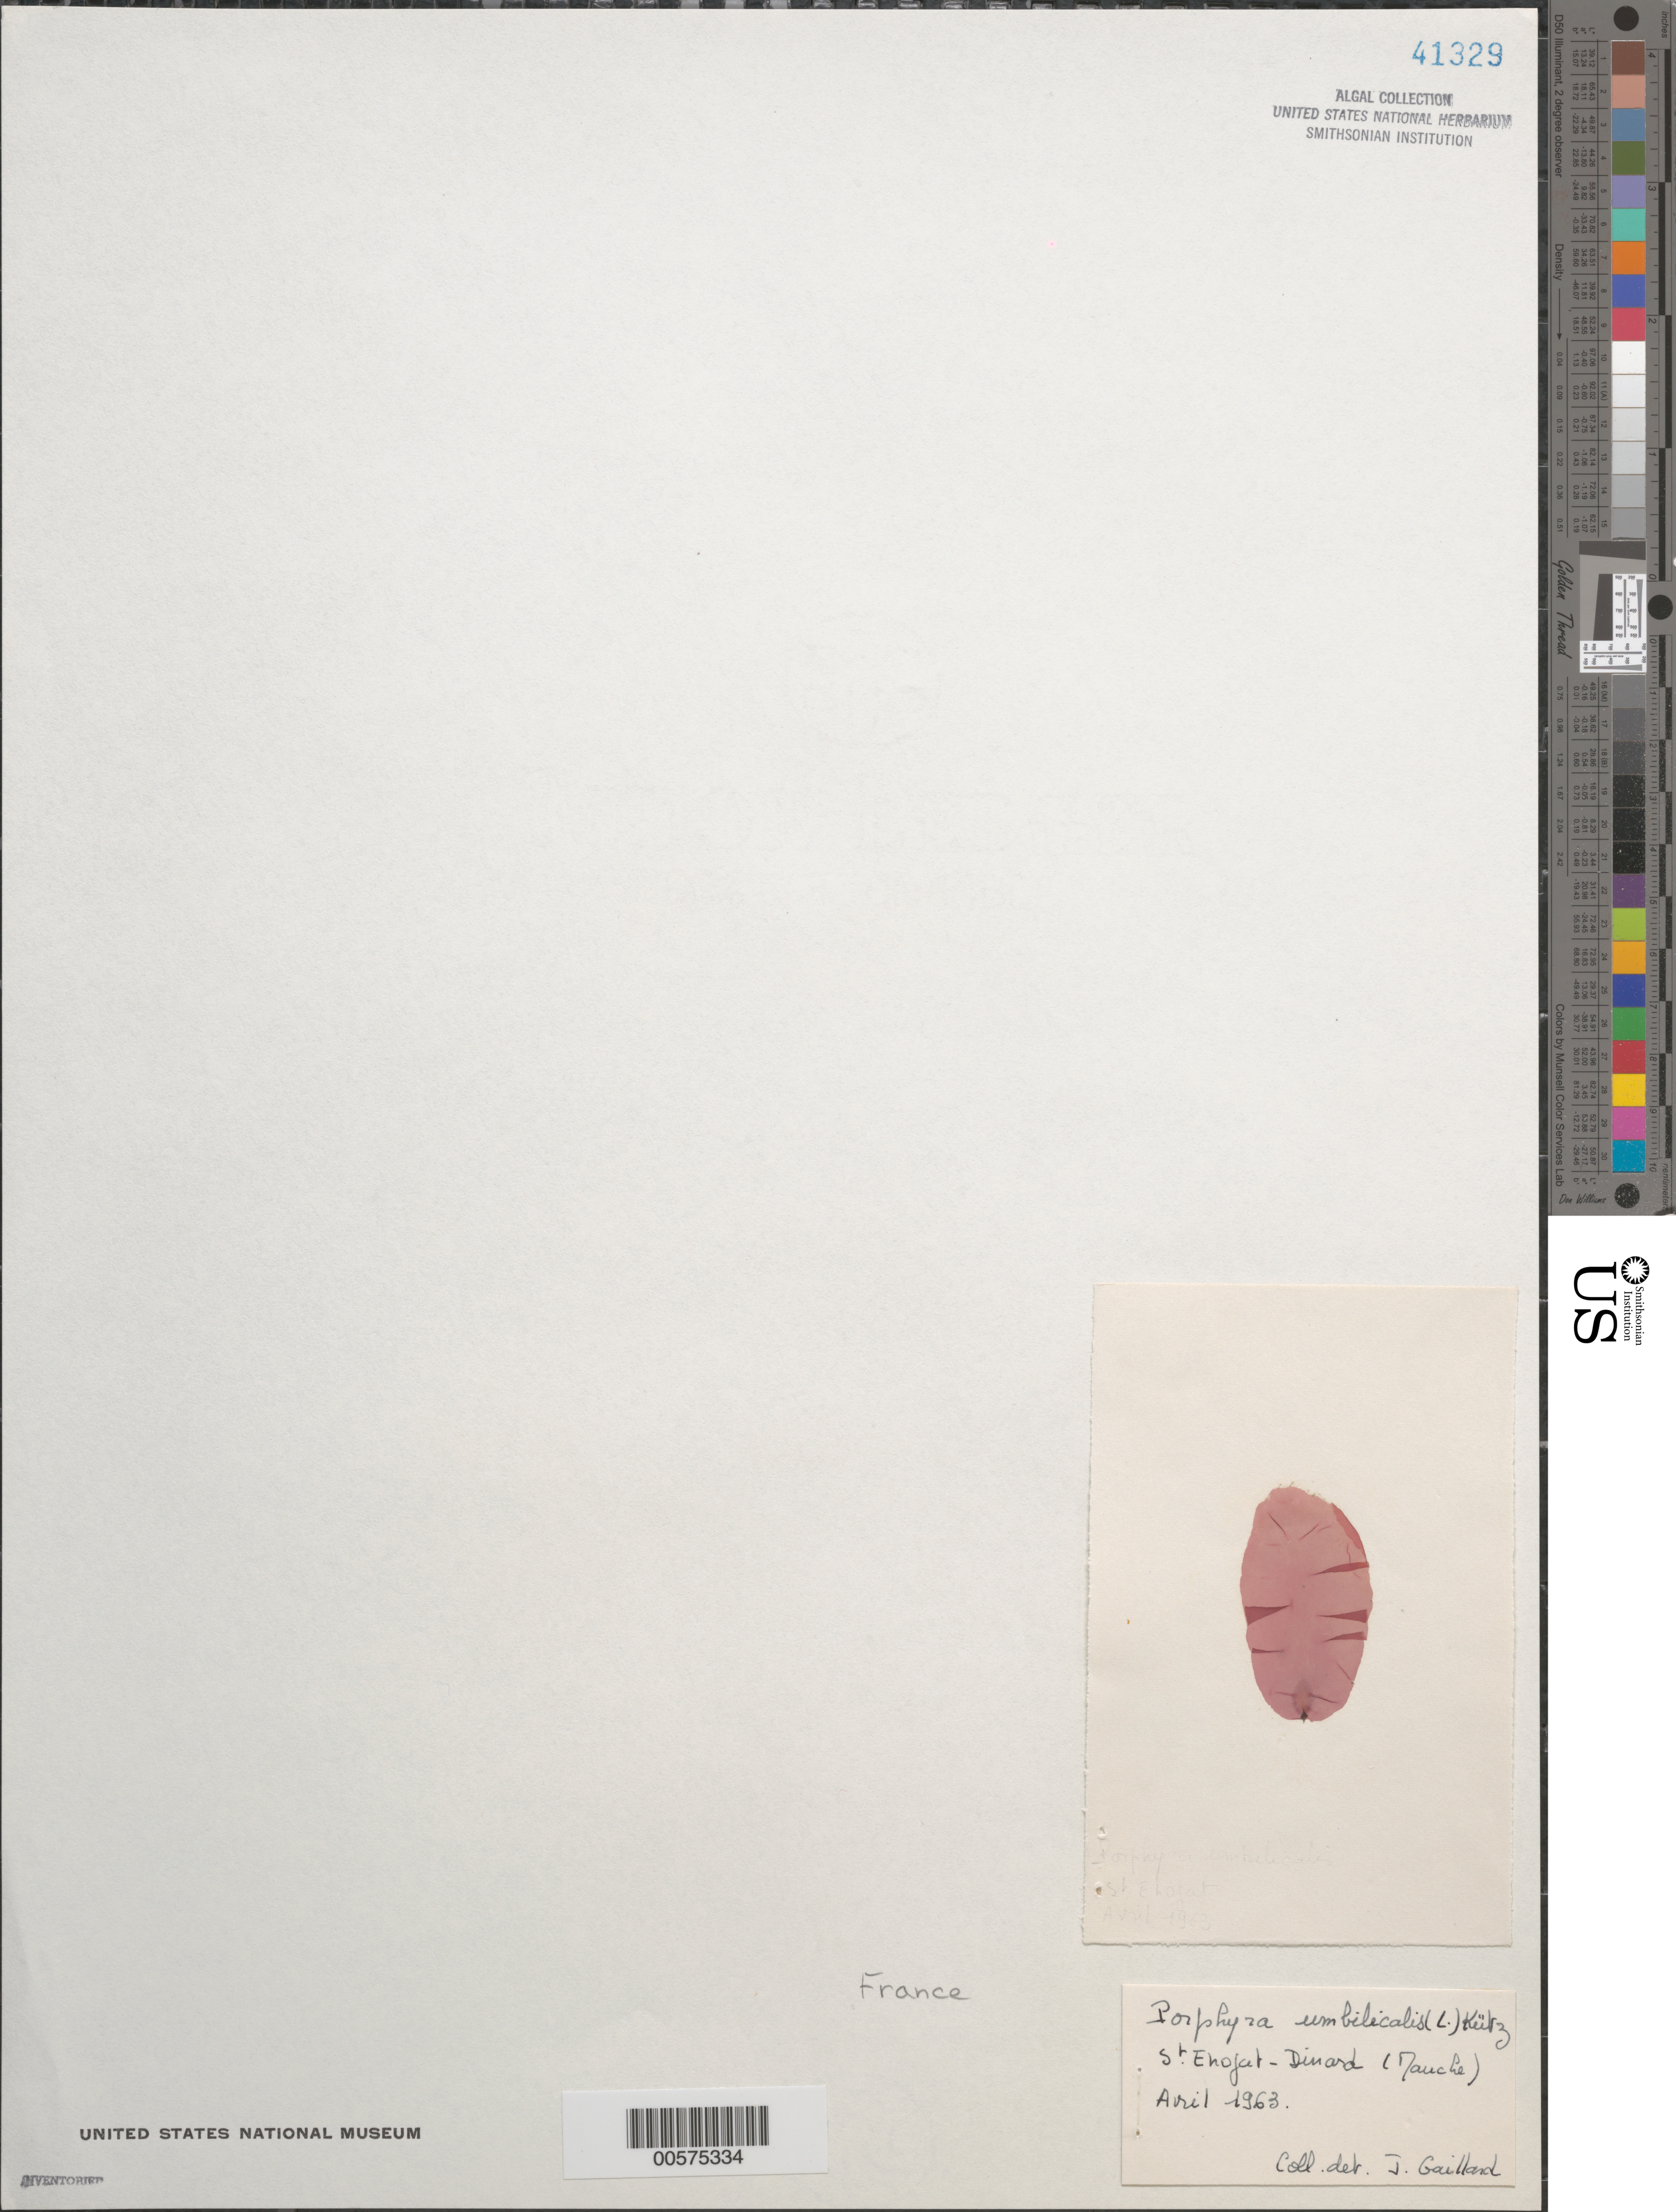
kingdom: Plantae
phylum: Rhodophyta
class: Bangiophyceae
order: Bangiales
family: Bangiaceae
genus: Porphyra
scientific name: Porphyra umbilicalis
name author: Kütz.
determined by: Gaillard, J.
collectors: J. Gaillard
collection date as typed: Apr 1963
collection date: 1963-04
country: France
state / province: Bretagne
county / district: Ille-et-Vilaine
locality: St. Enogat, Dinard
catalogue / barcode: US 41329